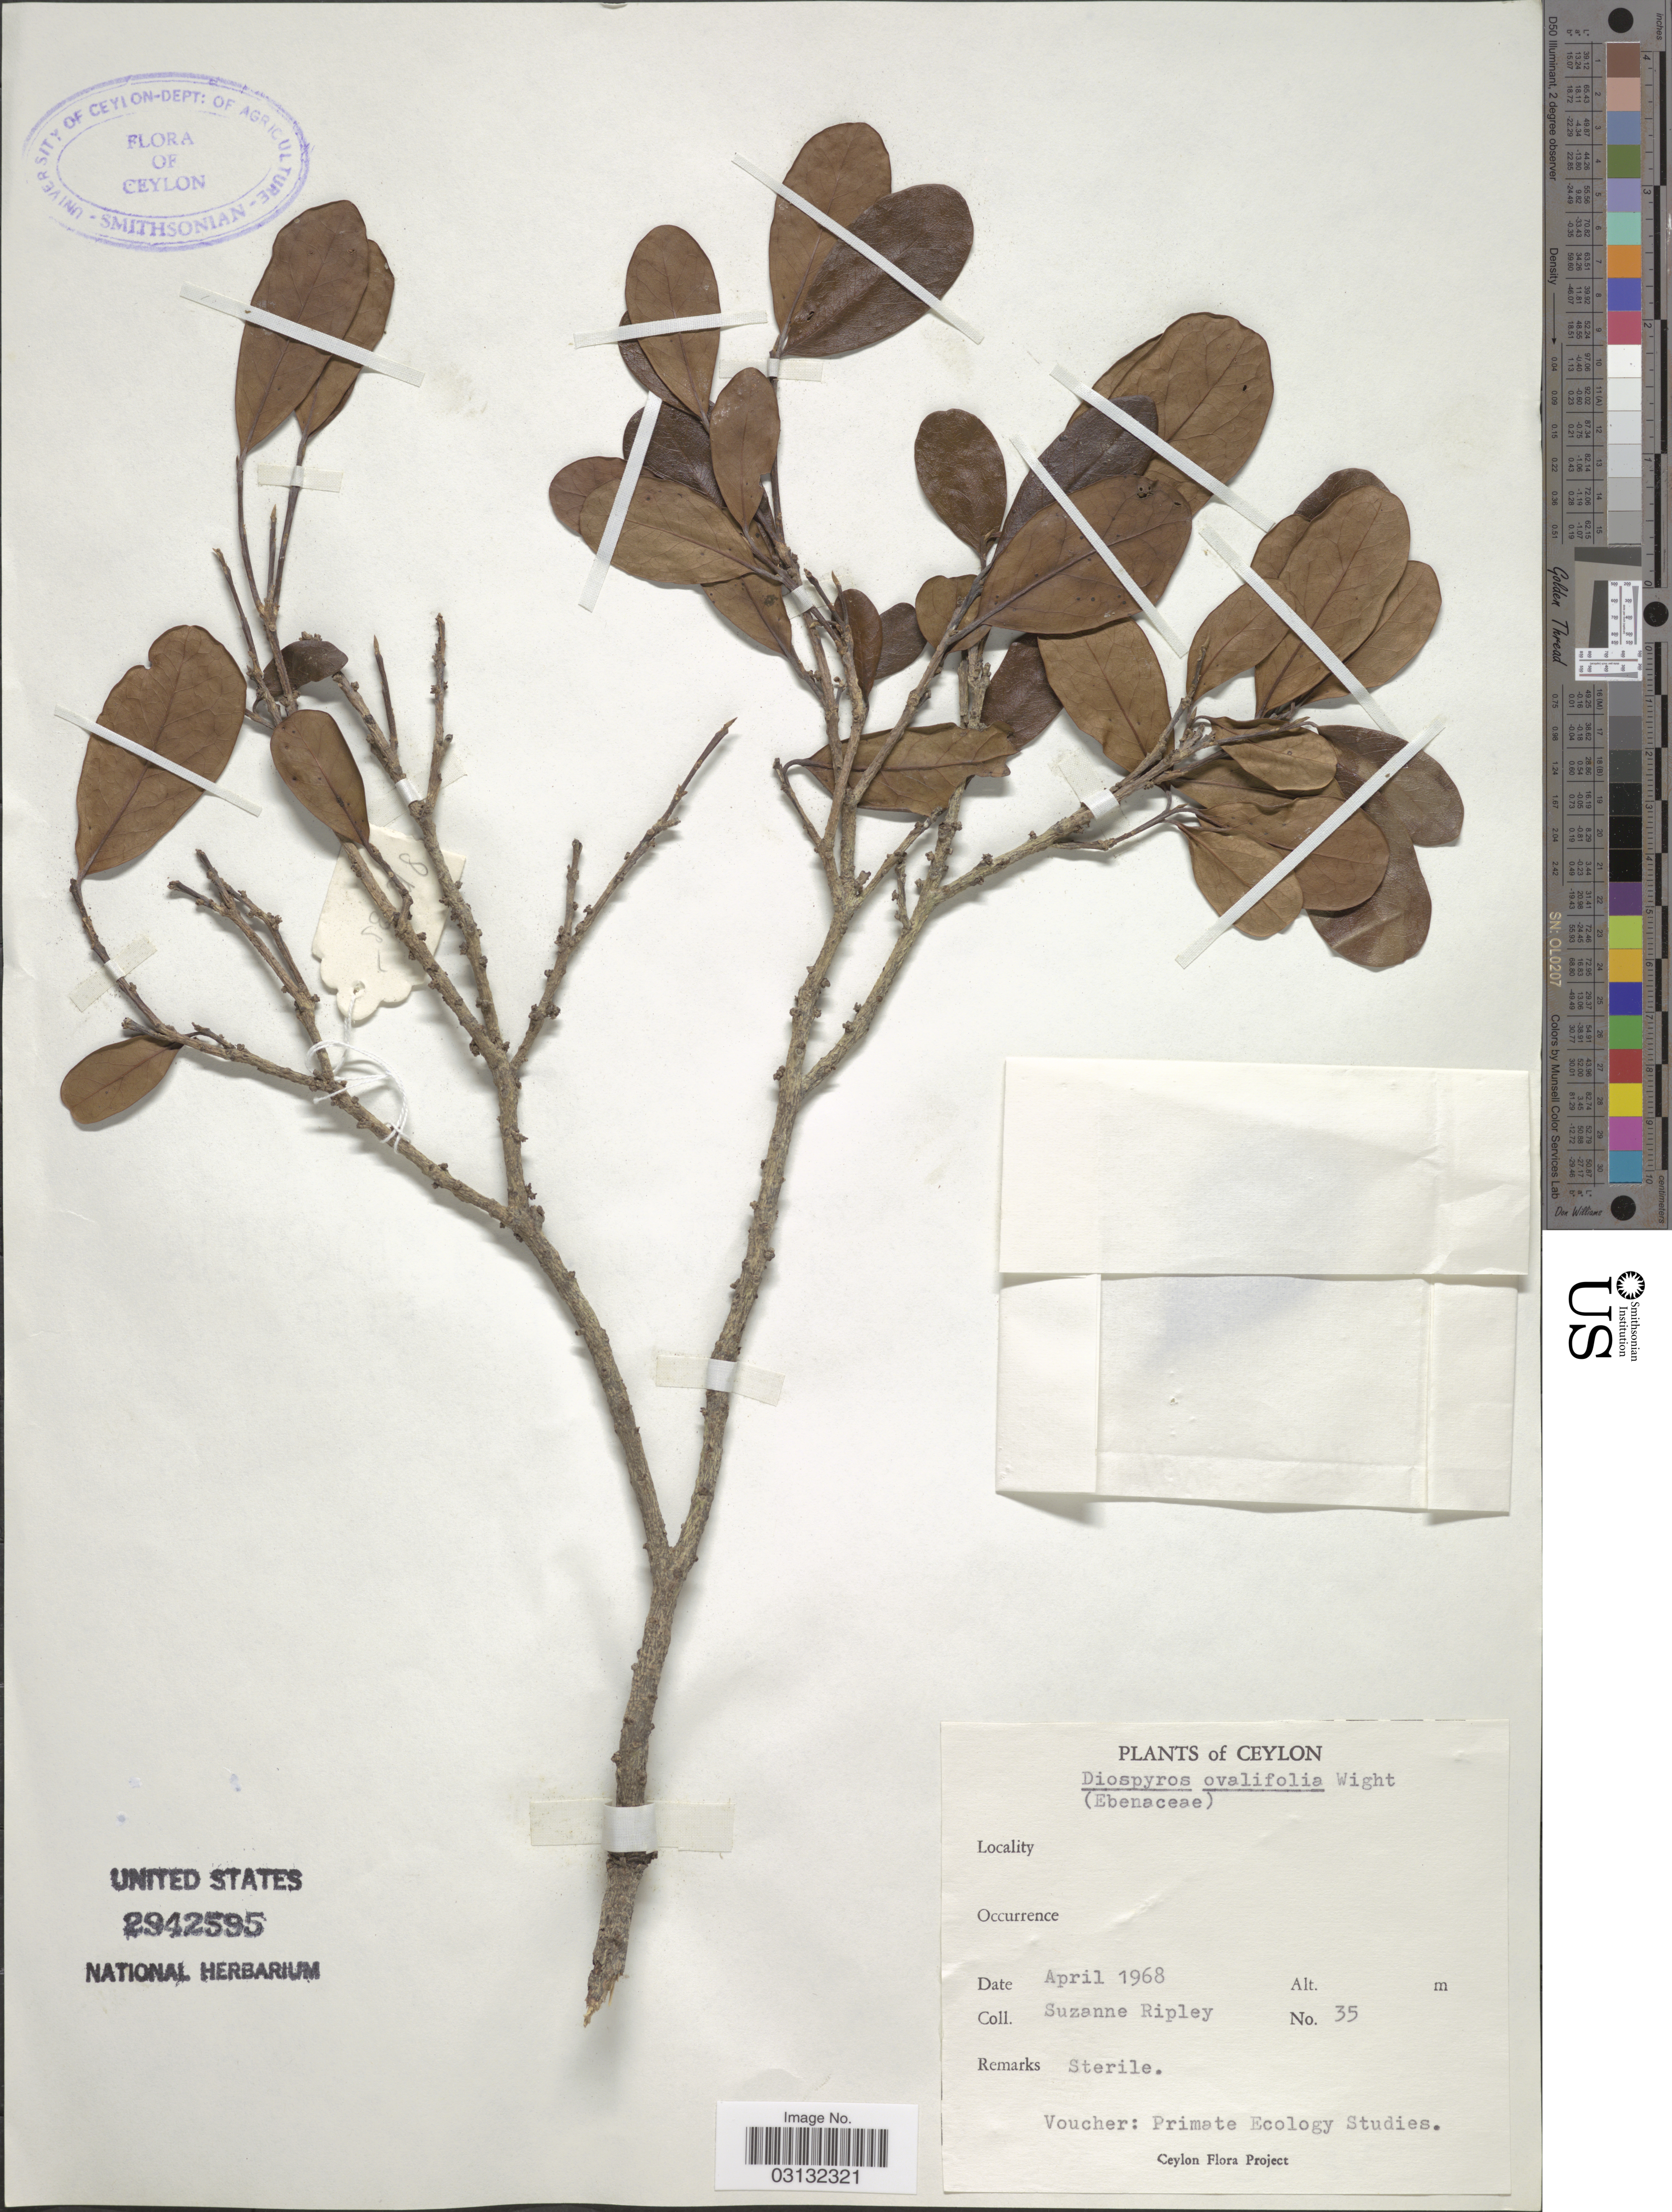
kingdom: Plantae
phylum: Tracheophyta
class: Magnoliopsida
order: Ericales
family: Ebenaceae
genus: Diospyros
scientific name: Diospyros ovalifolia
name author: Wight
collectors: S. Ripley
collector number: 35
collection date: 1968-04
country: Sri Lanka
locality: Ceylon.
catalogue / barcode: US 2942595